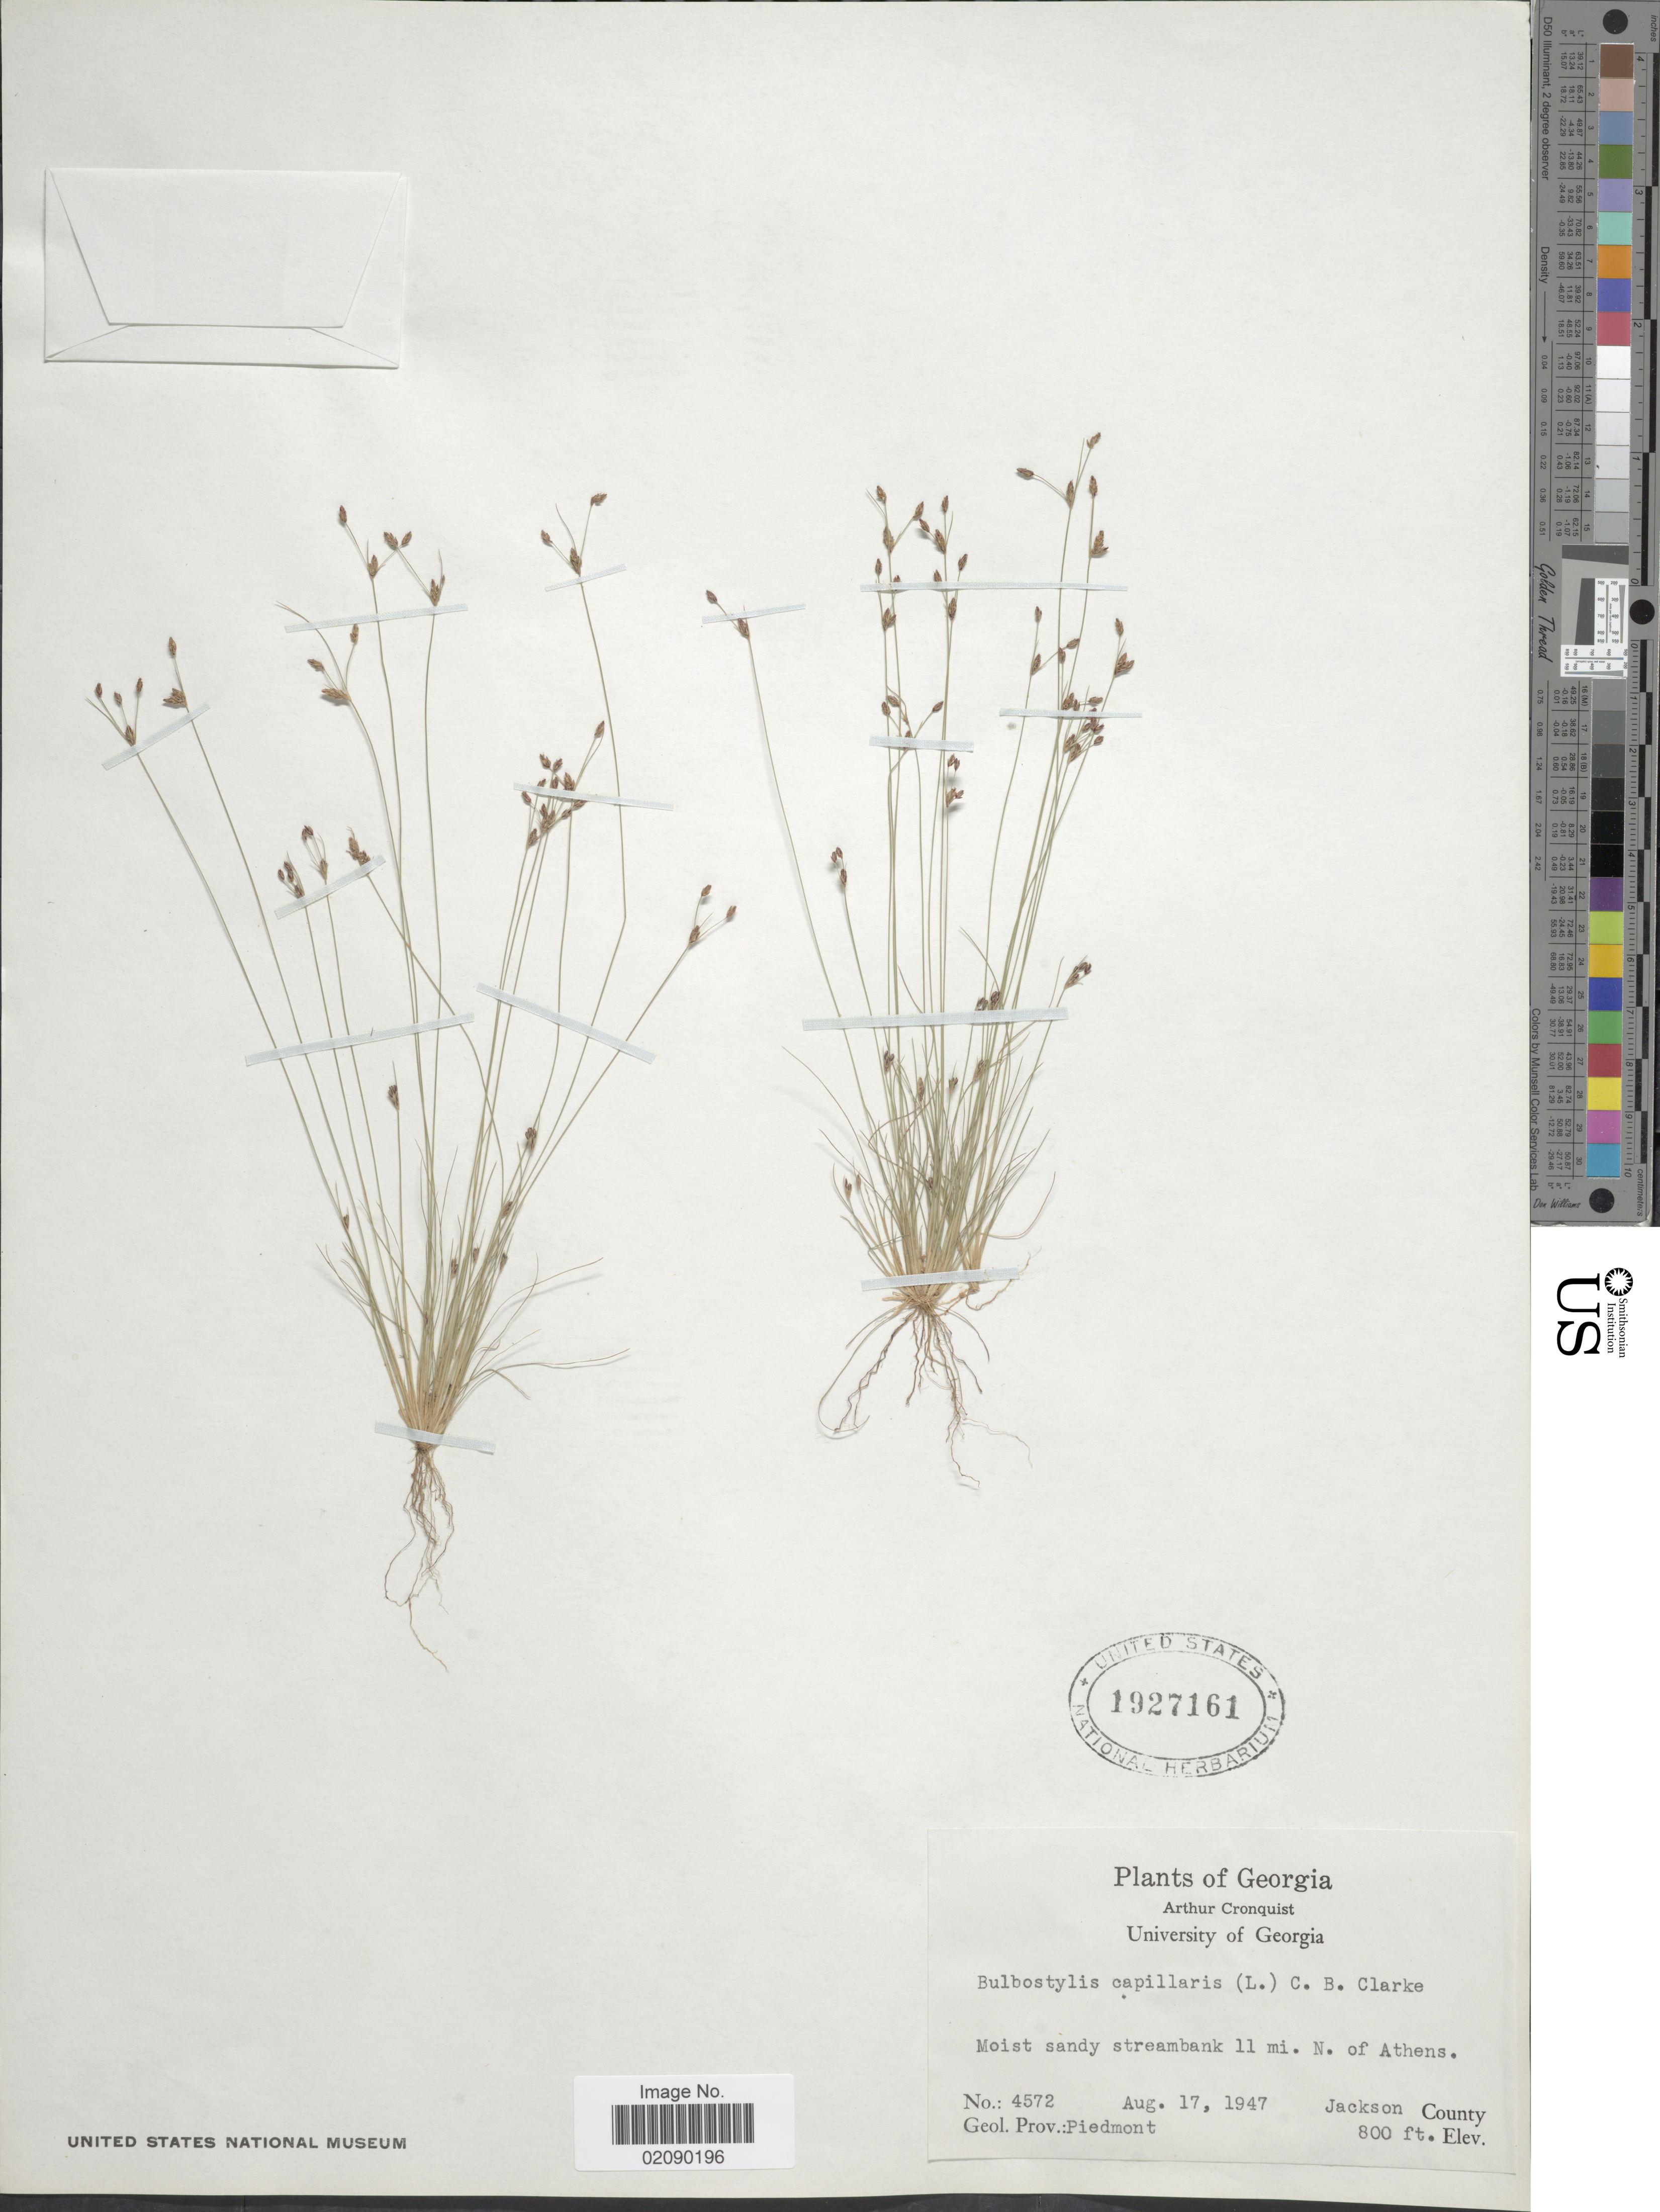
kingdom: Plantae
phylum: Tracheophyta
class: Liliopsida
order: Poales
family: Cyperaceae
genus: Bulbostylis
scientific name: Bulbostylis capillaris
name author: (L.) Kunth ex C.B. Clarke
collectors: A. J. Cronquist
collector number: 4572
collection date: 1947-08-17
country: United States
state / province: Georgia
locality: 11 mi. N. of Athens. Jackson County.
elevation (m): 244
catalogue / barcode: US 1927161